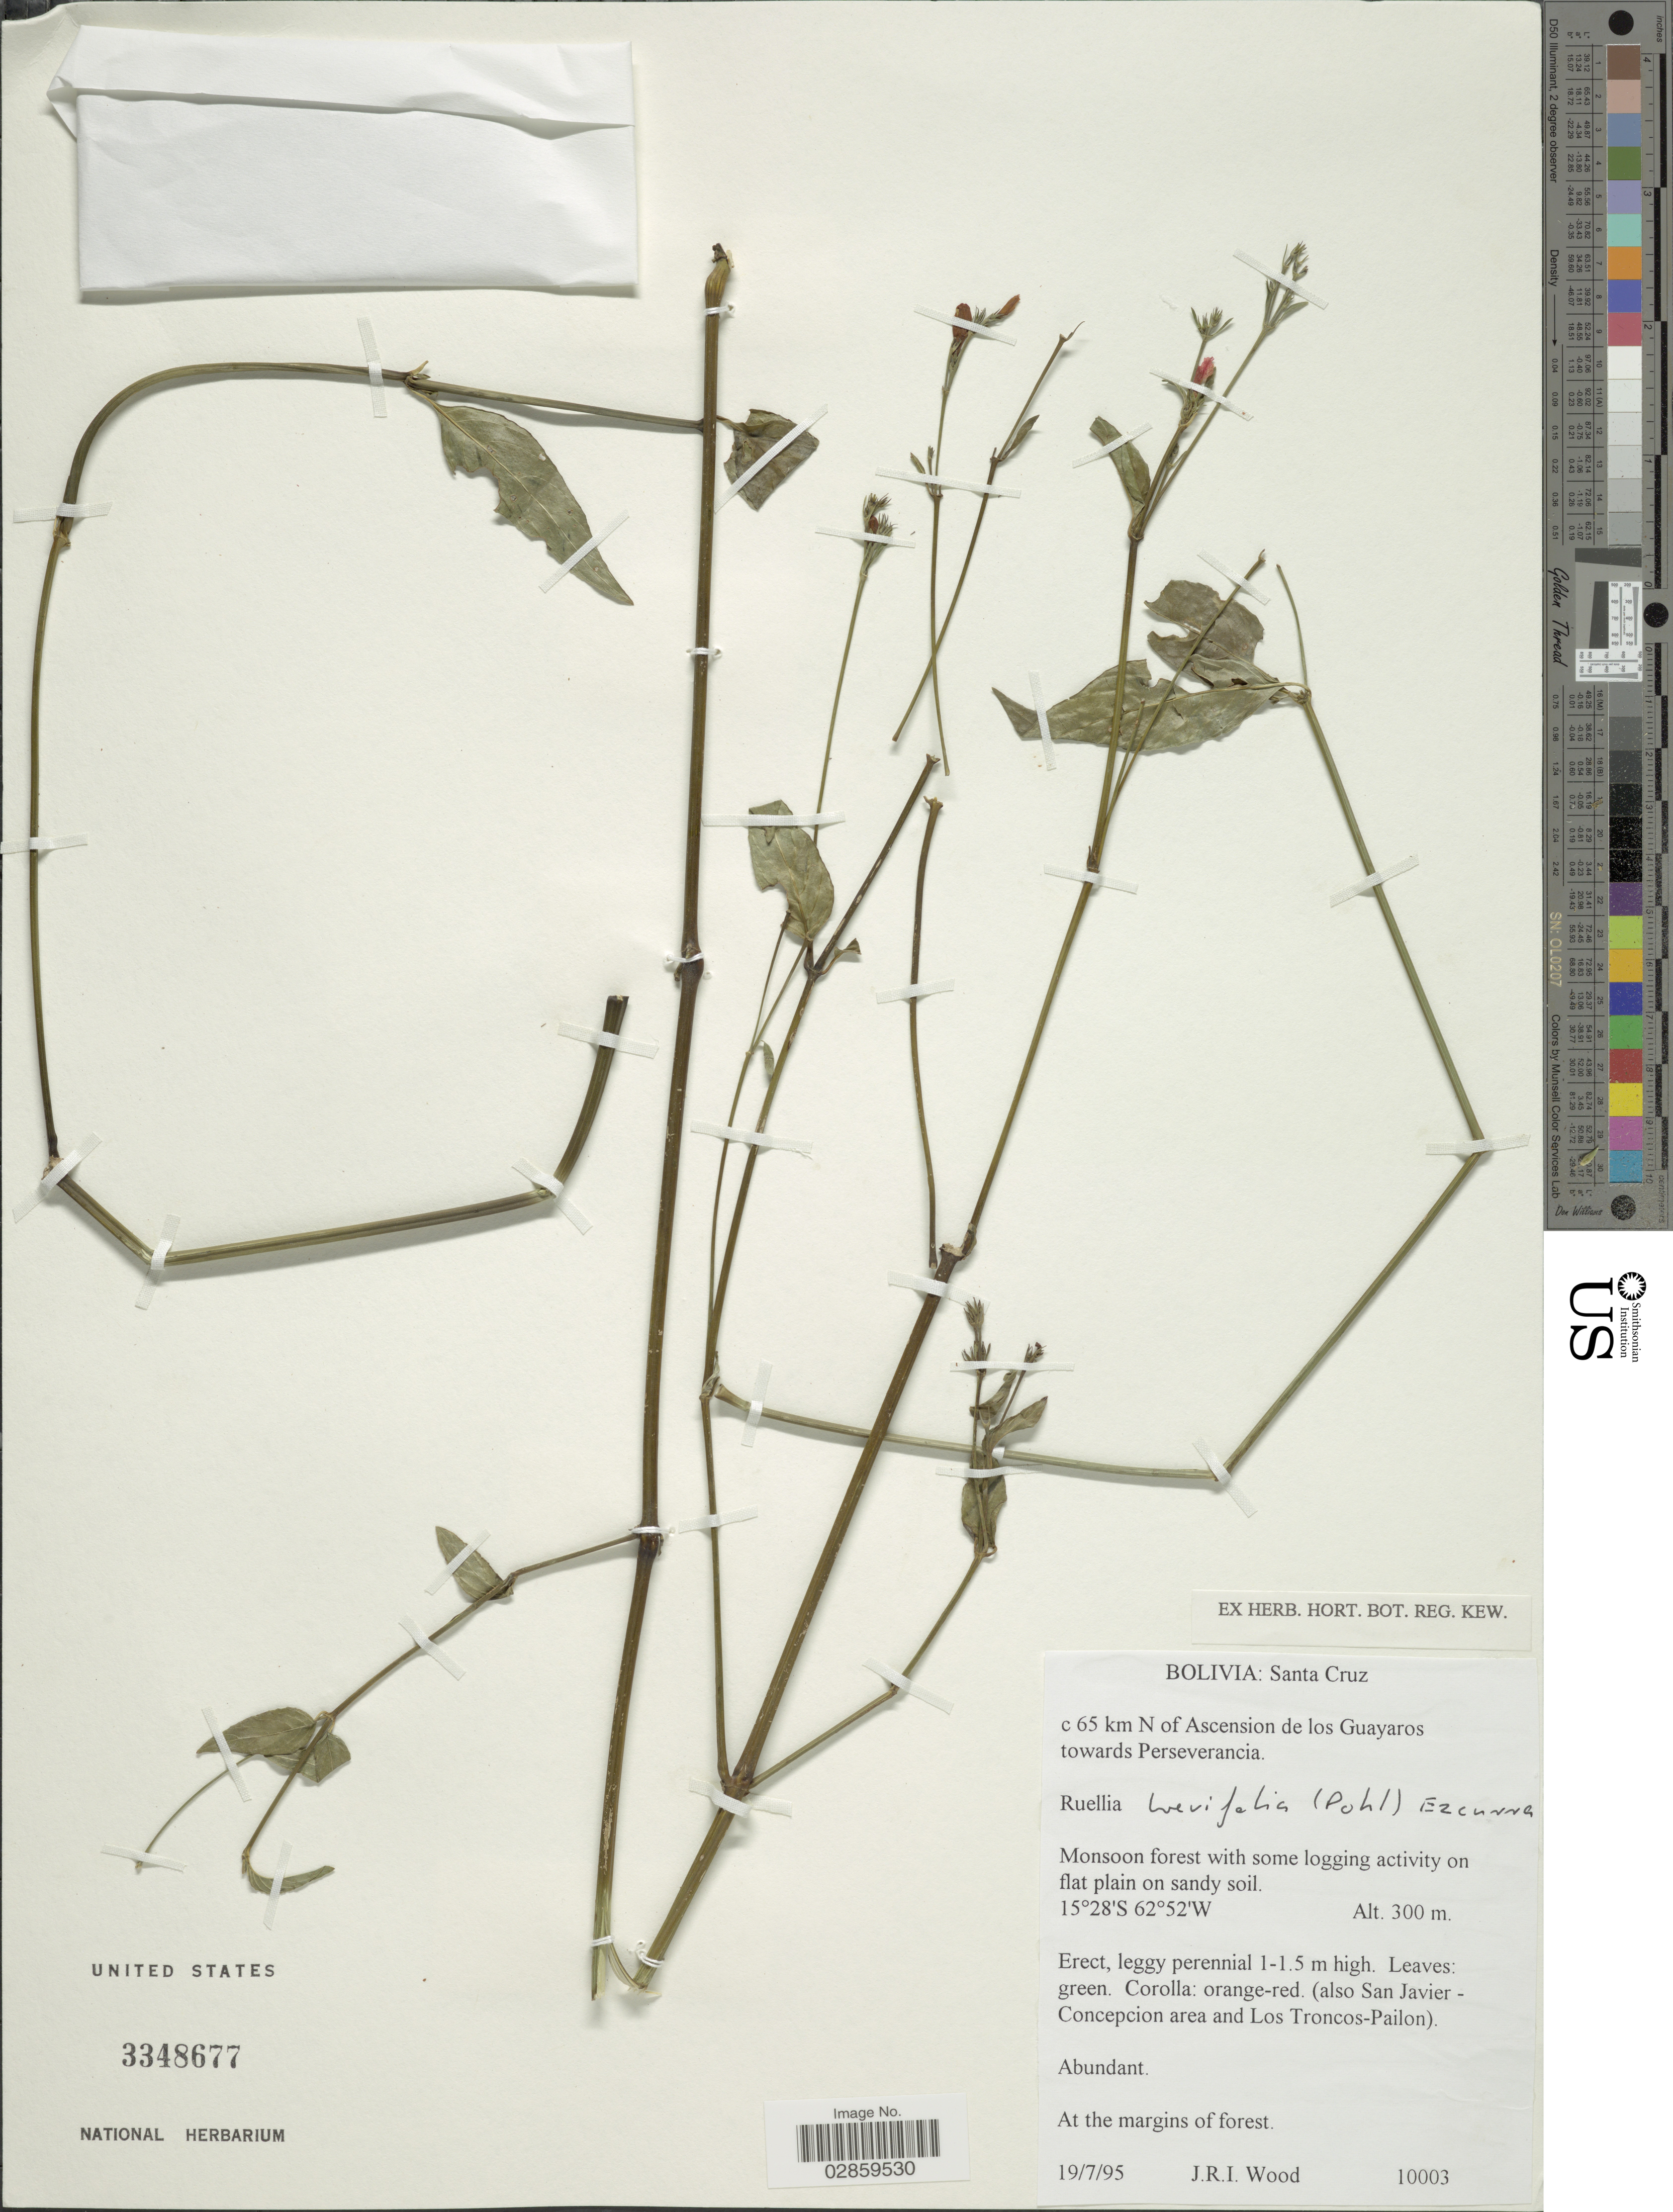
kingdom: Plantae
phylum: Tracheophyta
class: Magnoliopsida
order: Lamiales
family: Acanthaceae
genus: Ruellia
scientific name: Ruellia brevifolia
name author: (Pohl) C. Ezcurra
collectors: J. R. I. Wood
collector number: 10003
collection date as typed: Transcribed d/m/y: 19/7/95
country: Bolivia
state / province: Santa Cruz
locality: C 65 km N of Ascension de los Guayaros towards Perseverancia.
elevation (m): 300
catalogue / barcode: US 3348677